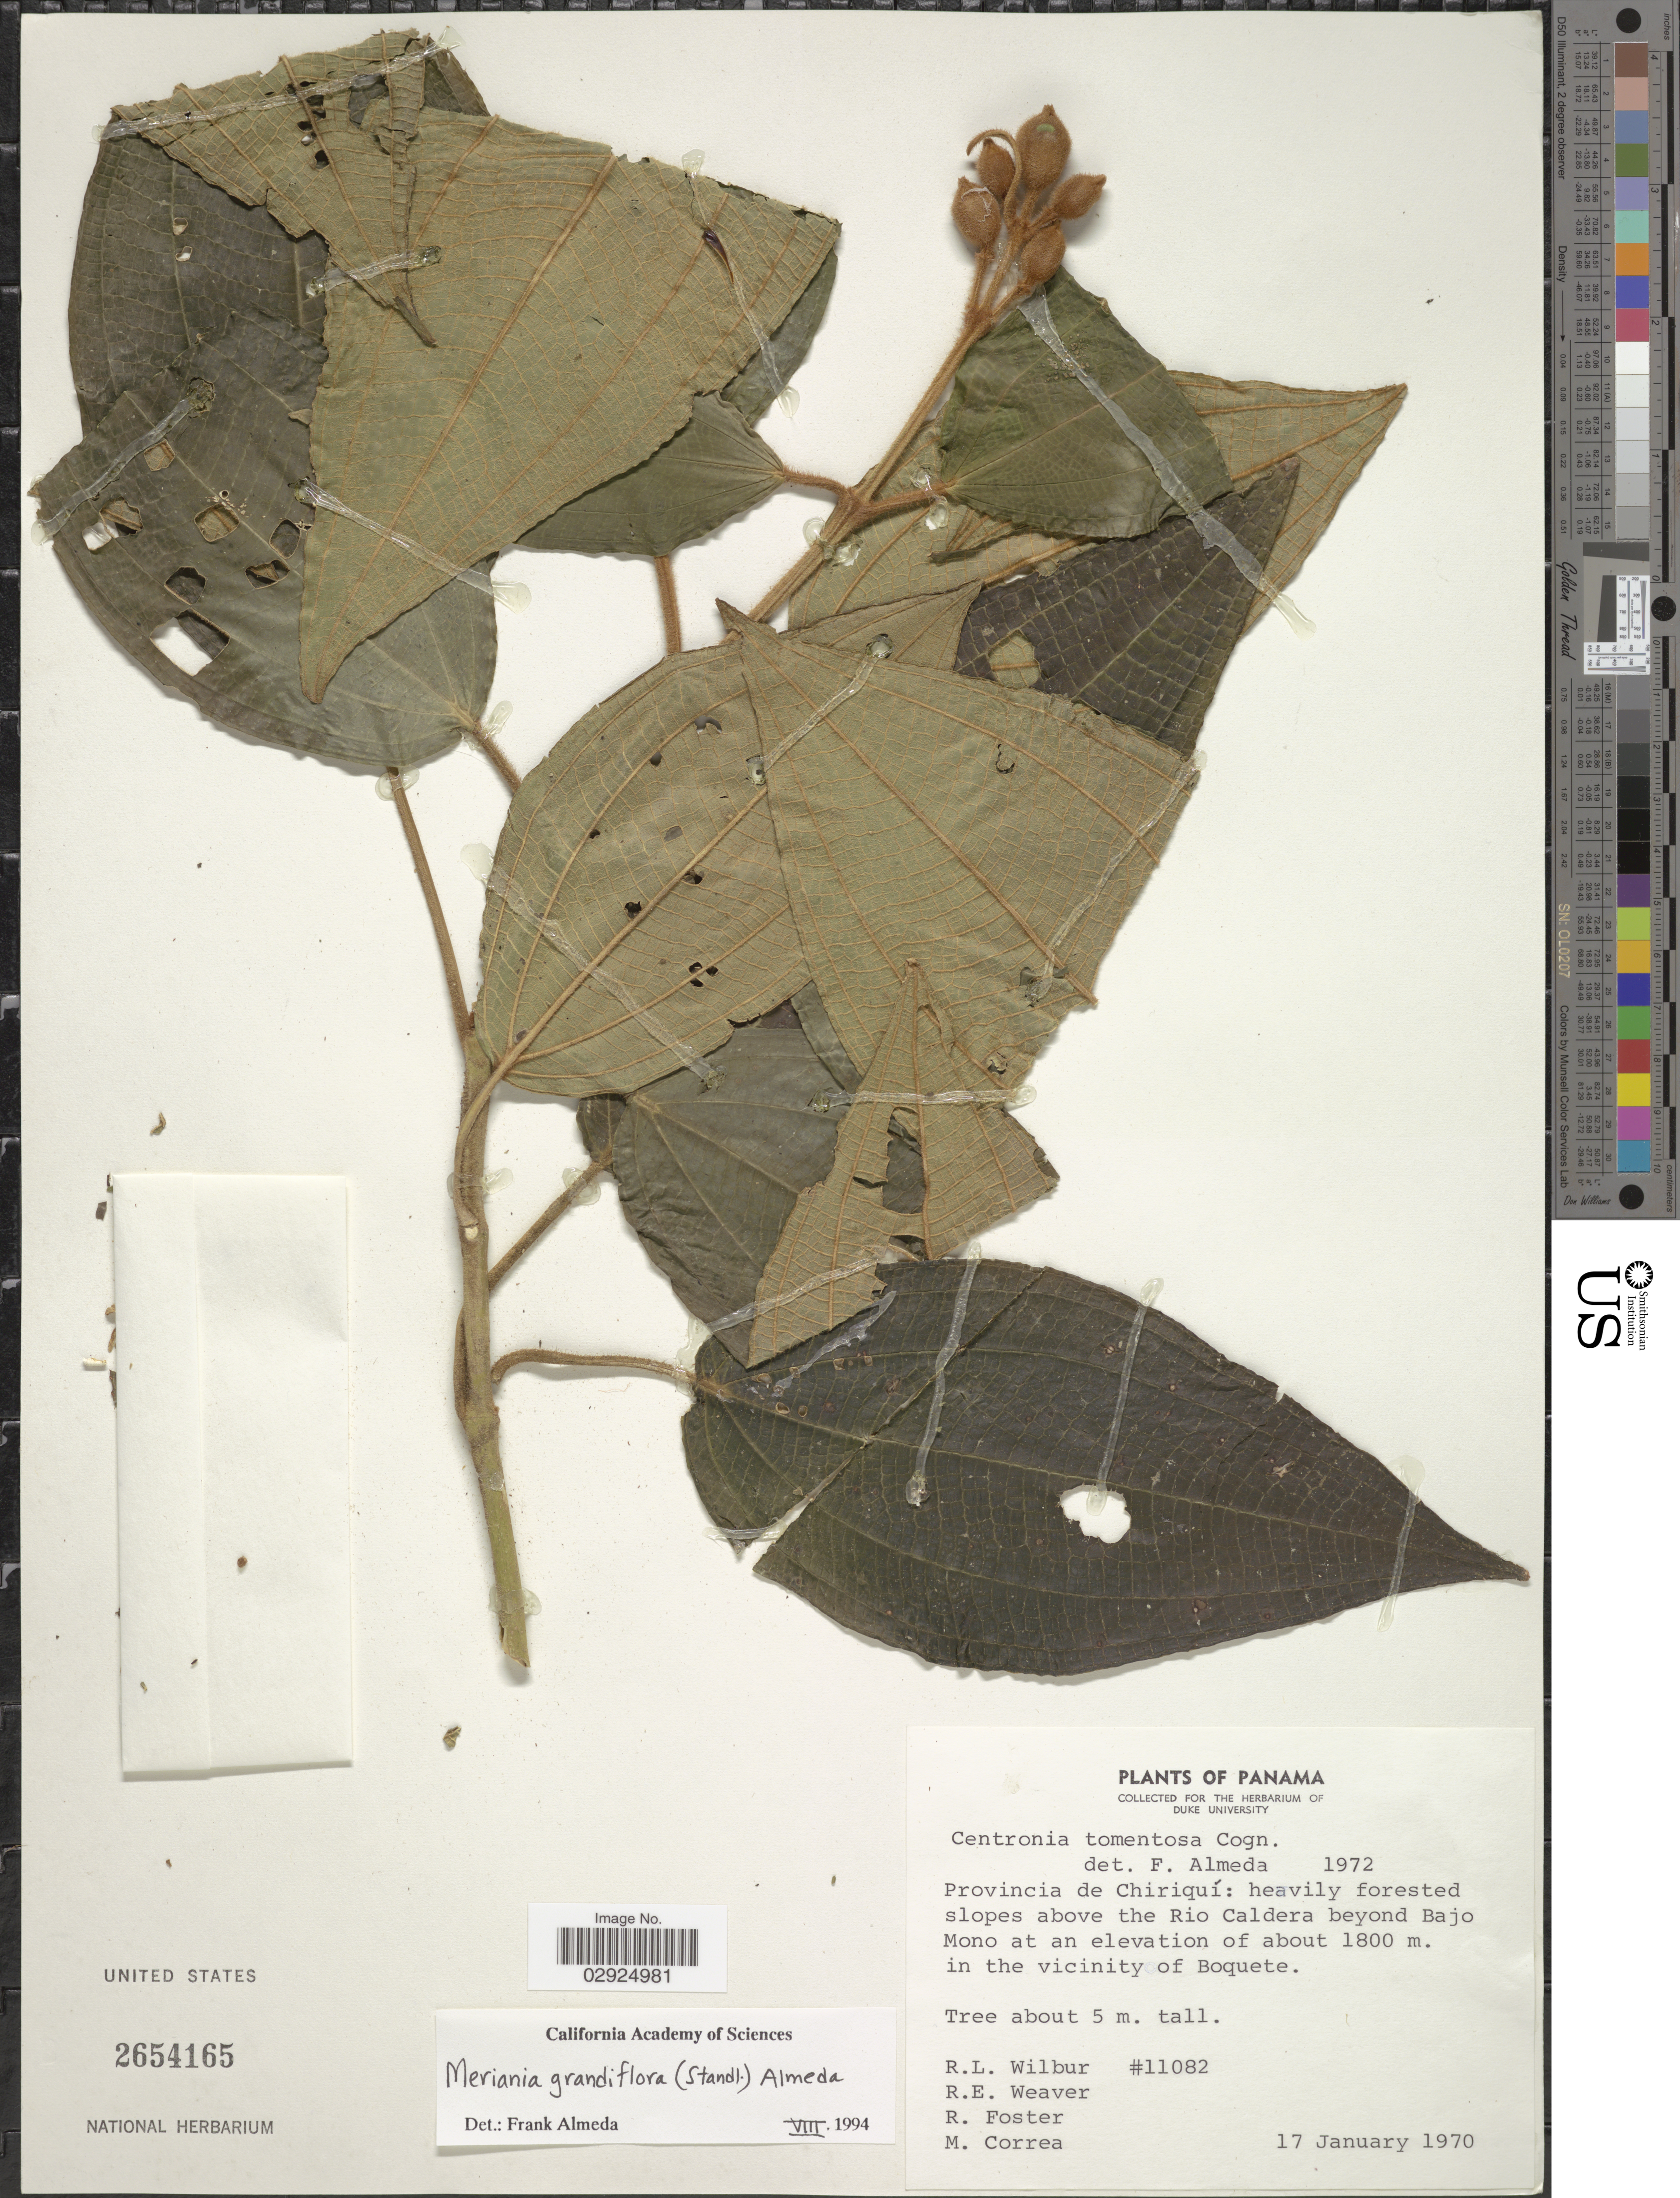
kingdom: Plantae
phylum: Tracheophyta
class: Magnoliopsida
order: Myrtales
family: Melastomataceae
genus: Meriania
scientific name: Meriania grandiflora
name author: (Standl.) Almeda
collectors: R. L. Wilbur, R. E. Weaver, R. Foster & M. Correa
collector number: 11082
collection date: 1970-01-17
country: Panama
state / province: Chiriqui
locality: Provincia de Chiriquí: heavily forested slopes above the Rio Caldera beyond Bajo Mono, in the vicinity of Boquete.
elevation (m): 1800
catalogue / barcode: US 2654165